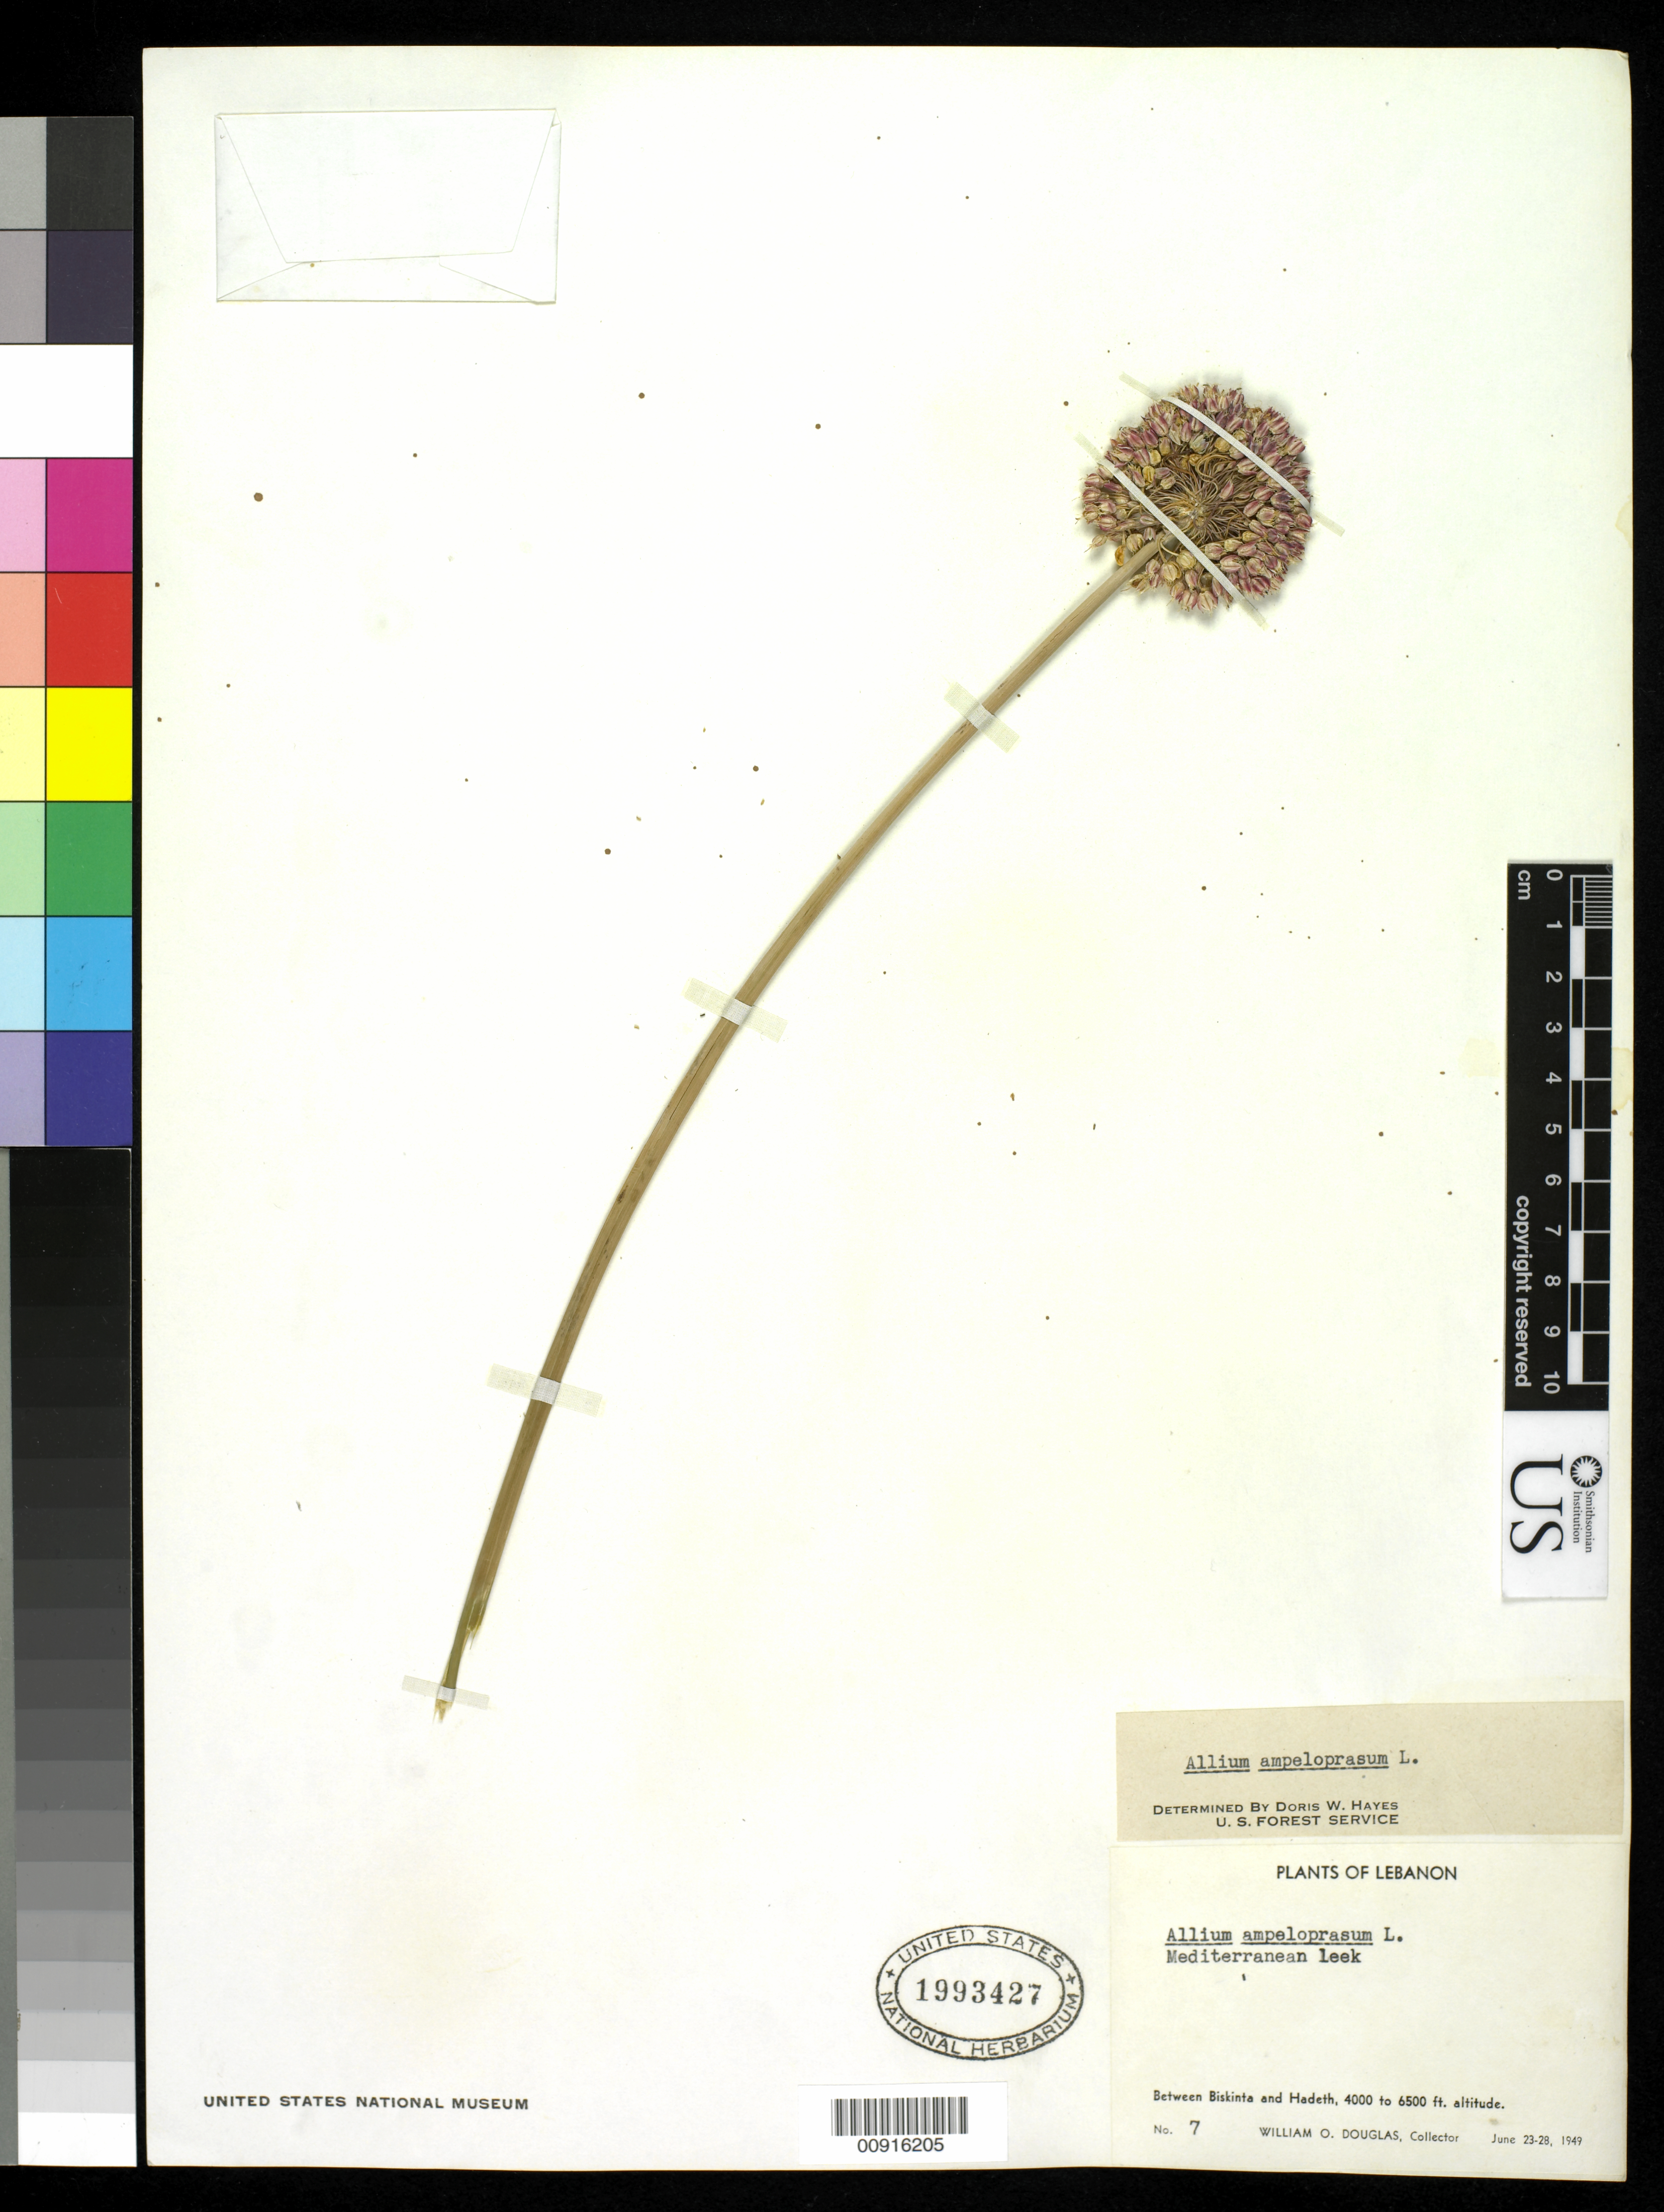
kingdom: Plantae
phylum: Tracheophyta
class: Liliopsida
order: Asparagales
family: Amaryllidaceae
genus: Allium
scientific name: Allium ampeloprasum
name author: L.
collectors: W. Douglas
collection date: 1949-06-23/1949-06-28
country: Lebanon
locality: Between Biskinta and Hadeth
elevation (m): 1219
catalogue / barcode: US 1993427